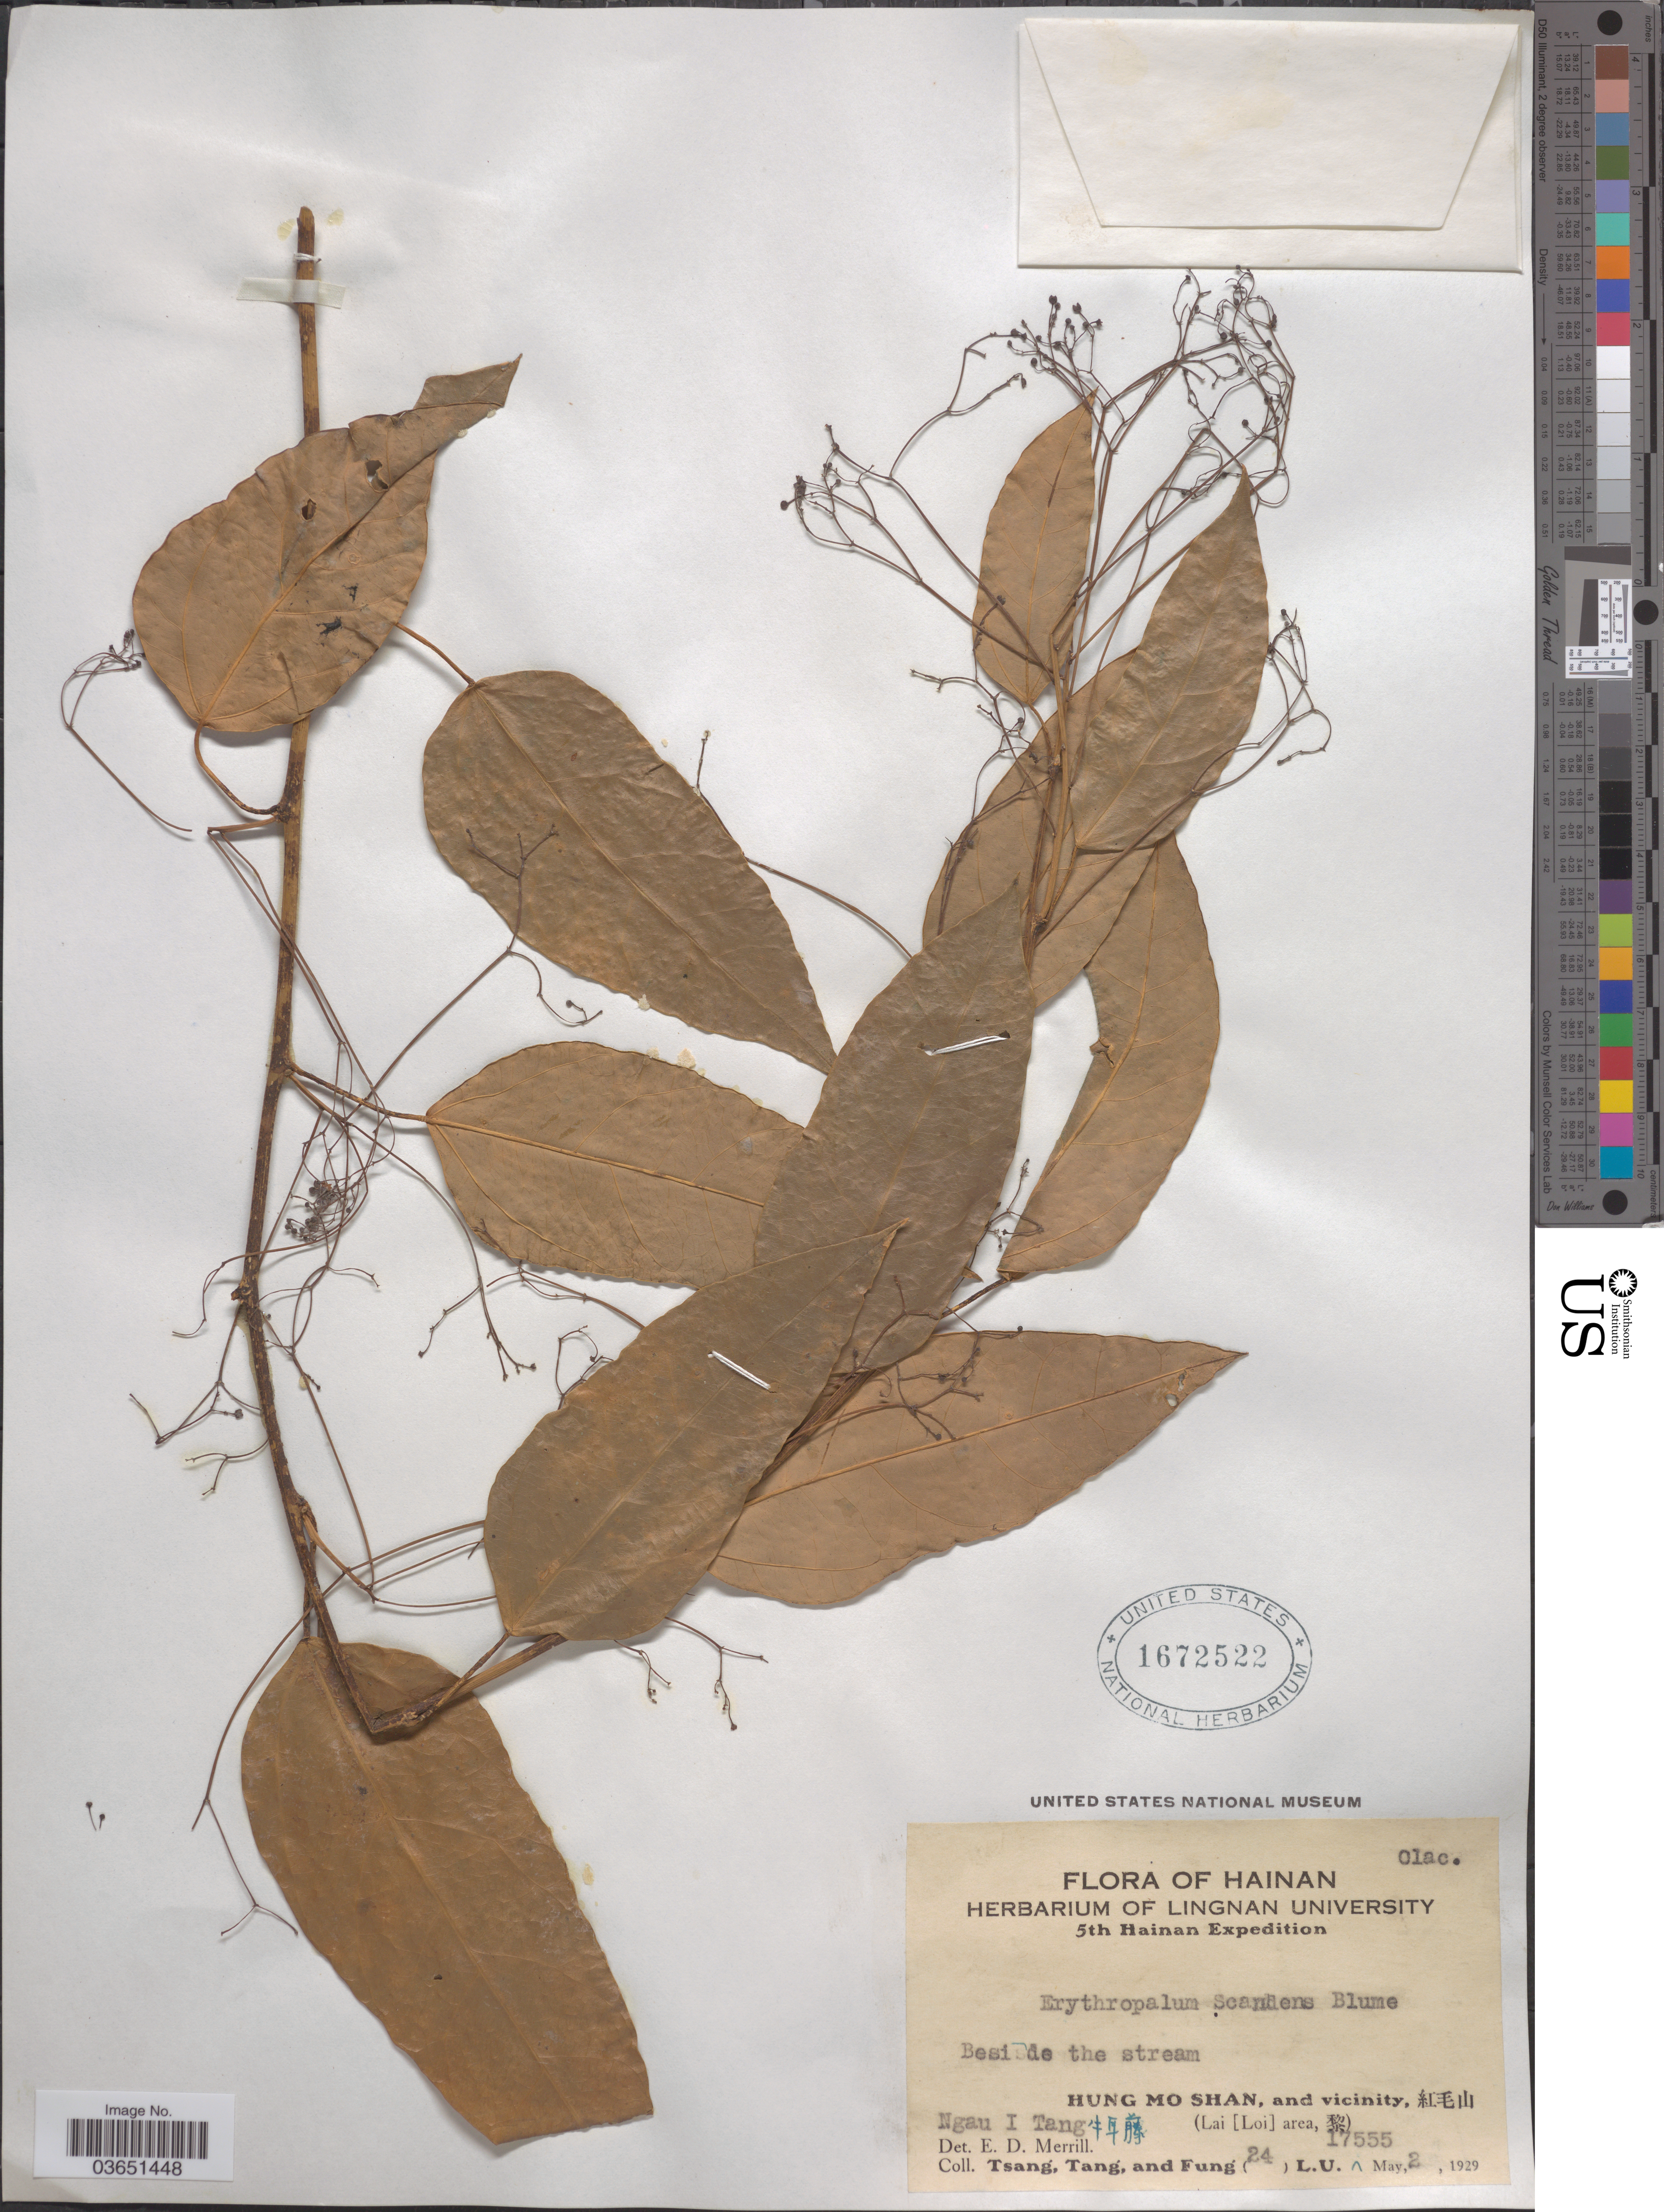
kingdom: Plantae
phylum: Tracheophyta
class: Magnoliopsida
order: Santalales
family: Erythropalaceae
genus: Erythropalum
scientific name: Erythropalum scandens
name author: Blume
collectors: -. T'sang, -- Tang & Fung, --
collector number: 24L.U.17555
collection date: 1929-05-02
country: China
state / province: Hainan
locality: Beside the stream. Hung Mo Shan, and vicinity, X. (Lai [Loi] area, X). Ngau I Tang X.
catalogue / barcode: US 1672522